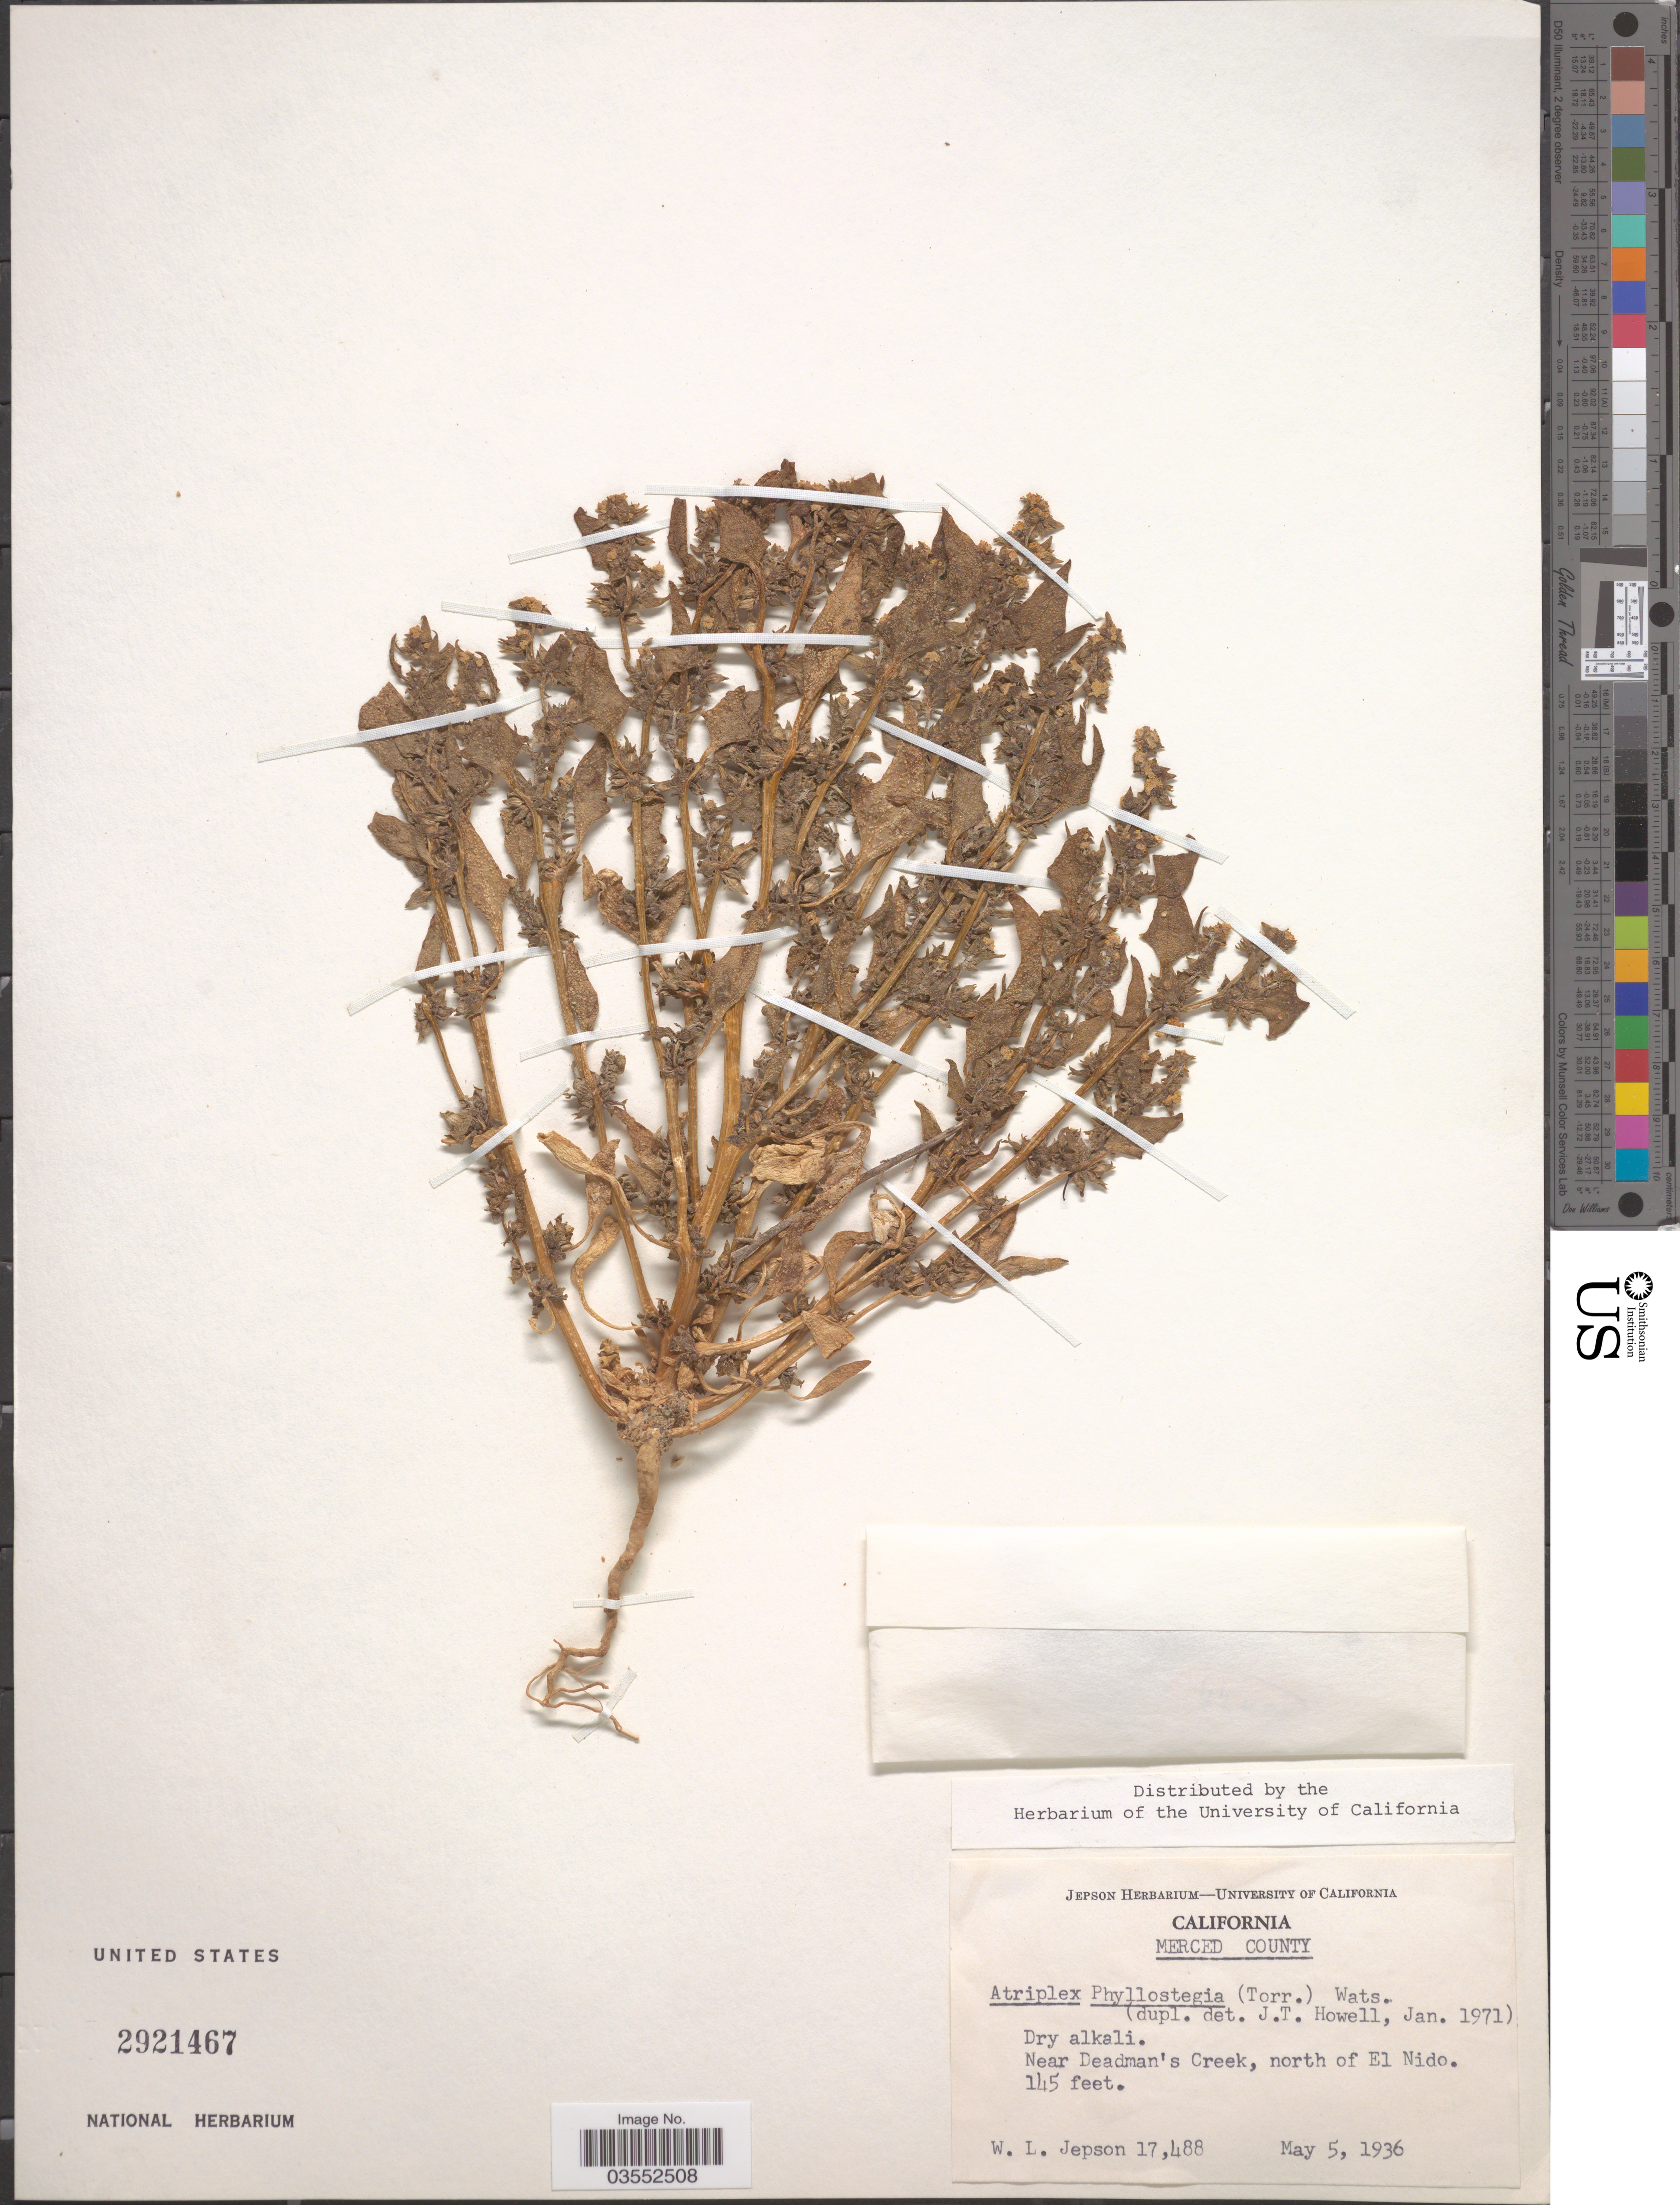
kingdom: Plantae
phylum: Tracheophyta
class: Magnoliopsida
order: Caryophyllales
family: Amaranthaceae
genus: Atriplex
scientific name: Atriplex phyllostegia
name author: (Torr. ex S. Watson) S. Watson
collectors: W. L. Jepson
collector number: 17488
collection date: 1936-05-05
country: United States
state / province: California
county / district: Merced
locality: Merced County. Near Deadman's Creek, north of El Nido.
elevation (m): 44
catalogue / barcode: US 2921467